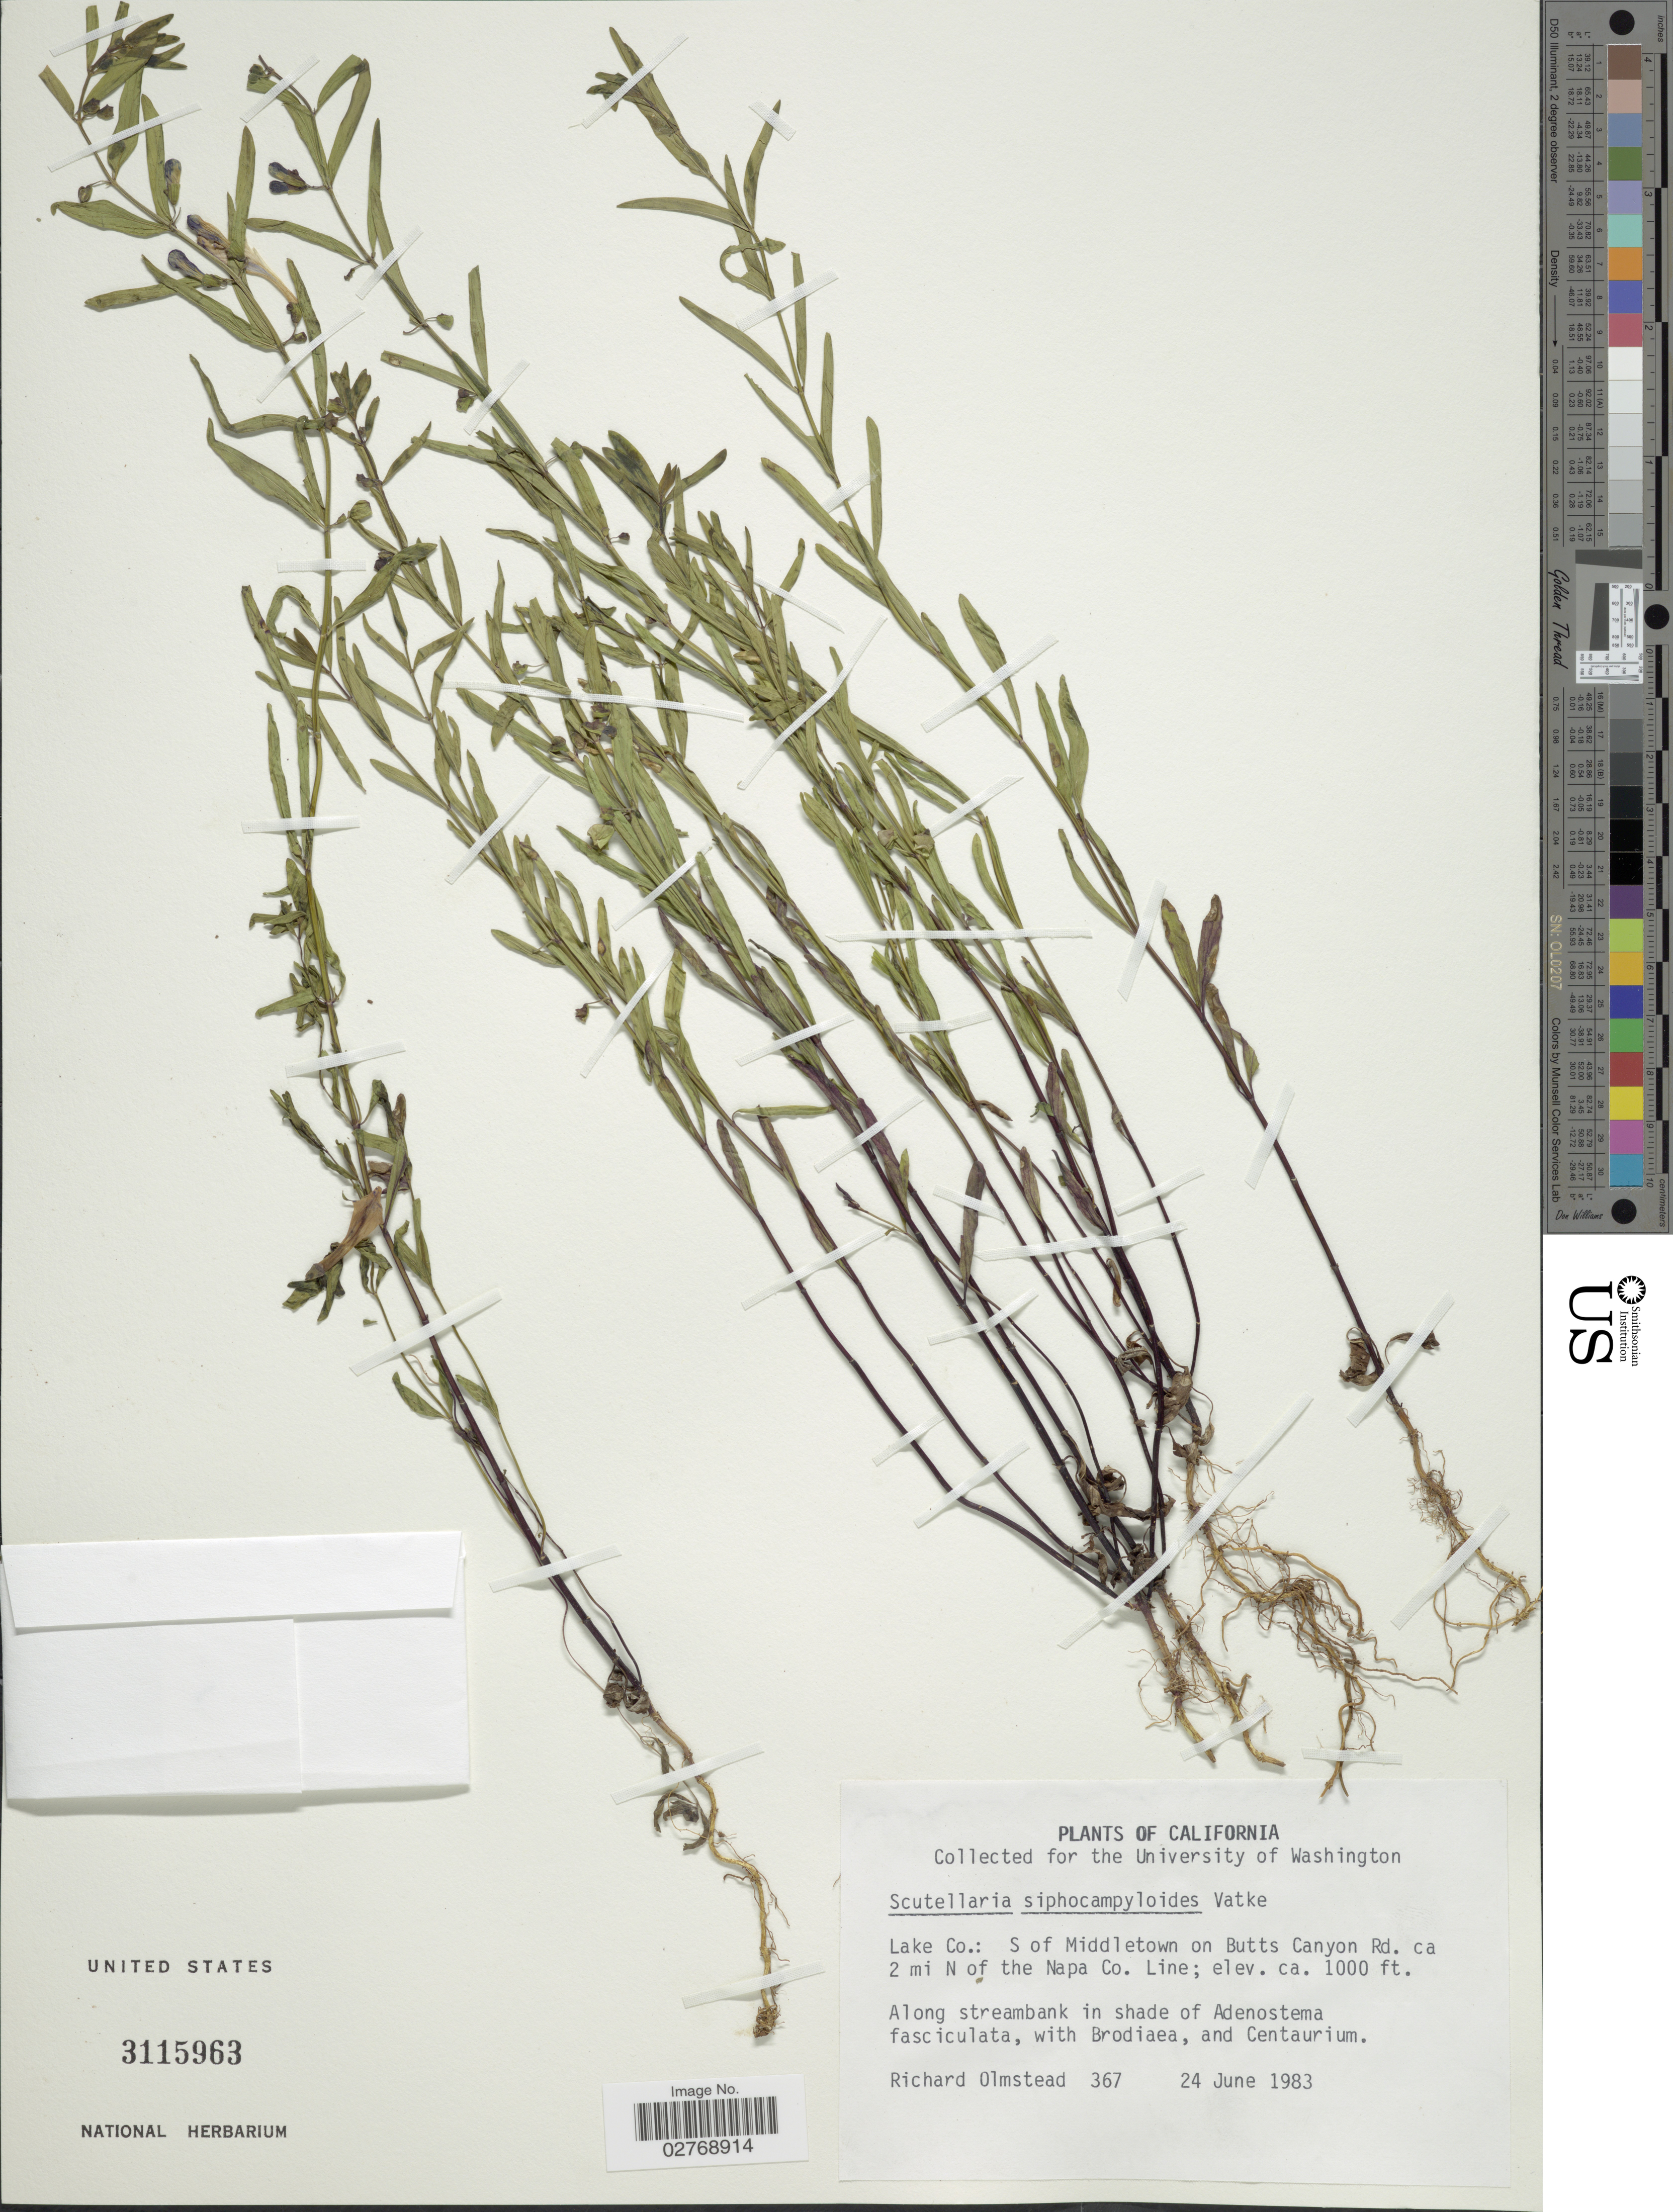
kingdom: Plantae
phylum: Tracheophyta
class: Magnoliopsida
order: Lamiales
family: Lamiaceae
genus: Scutellaria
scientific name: Scutellaria siphocampyloides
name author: Vatke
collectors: R. Olmstead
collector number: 367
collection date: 1983-06-24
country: United States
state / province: California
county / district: Lake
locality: Lake Co.: S of Middletown on Butts Canyon Rd. ca. 2 mi N of the Napa Co. Line.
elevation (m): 305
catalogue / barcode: US 3115963